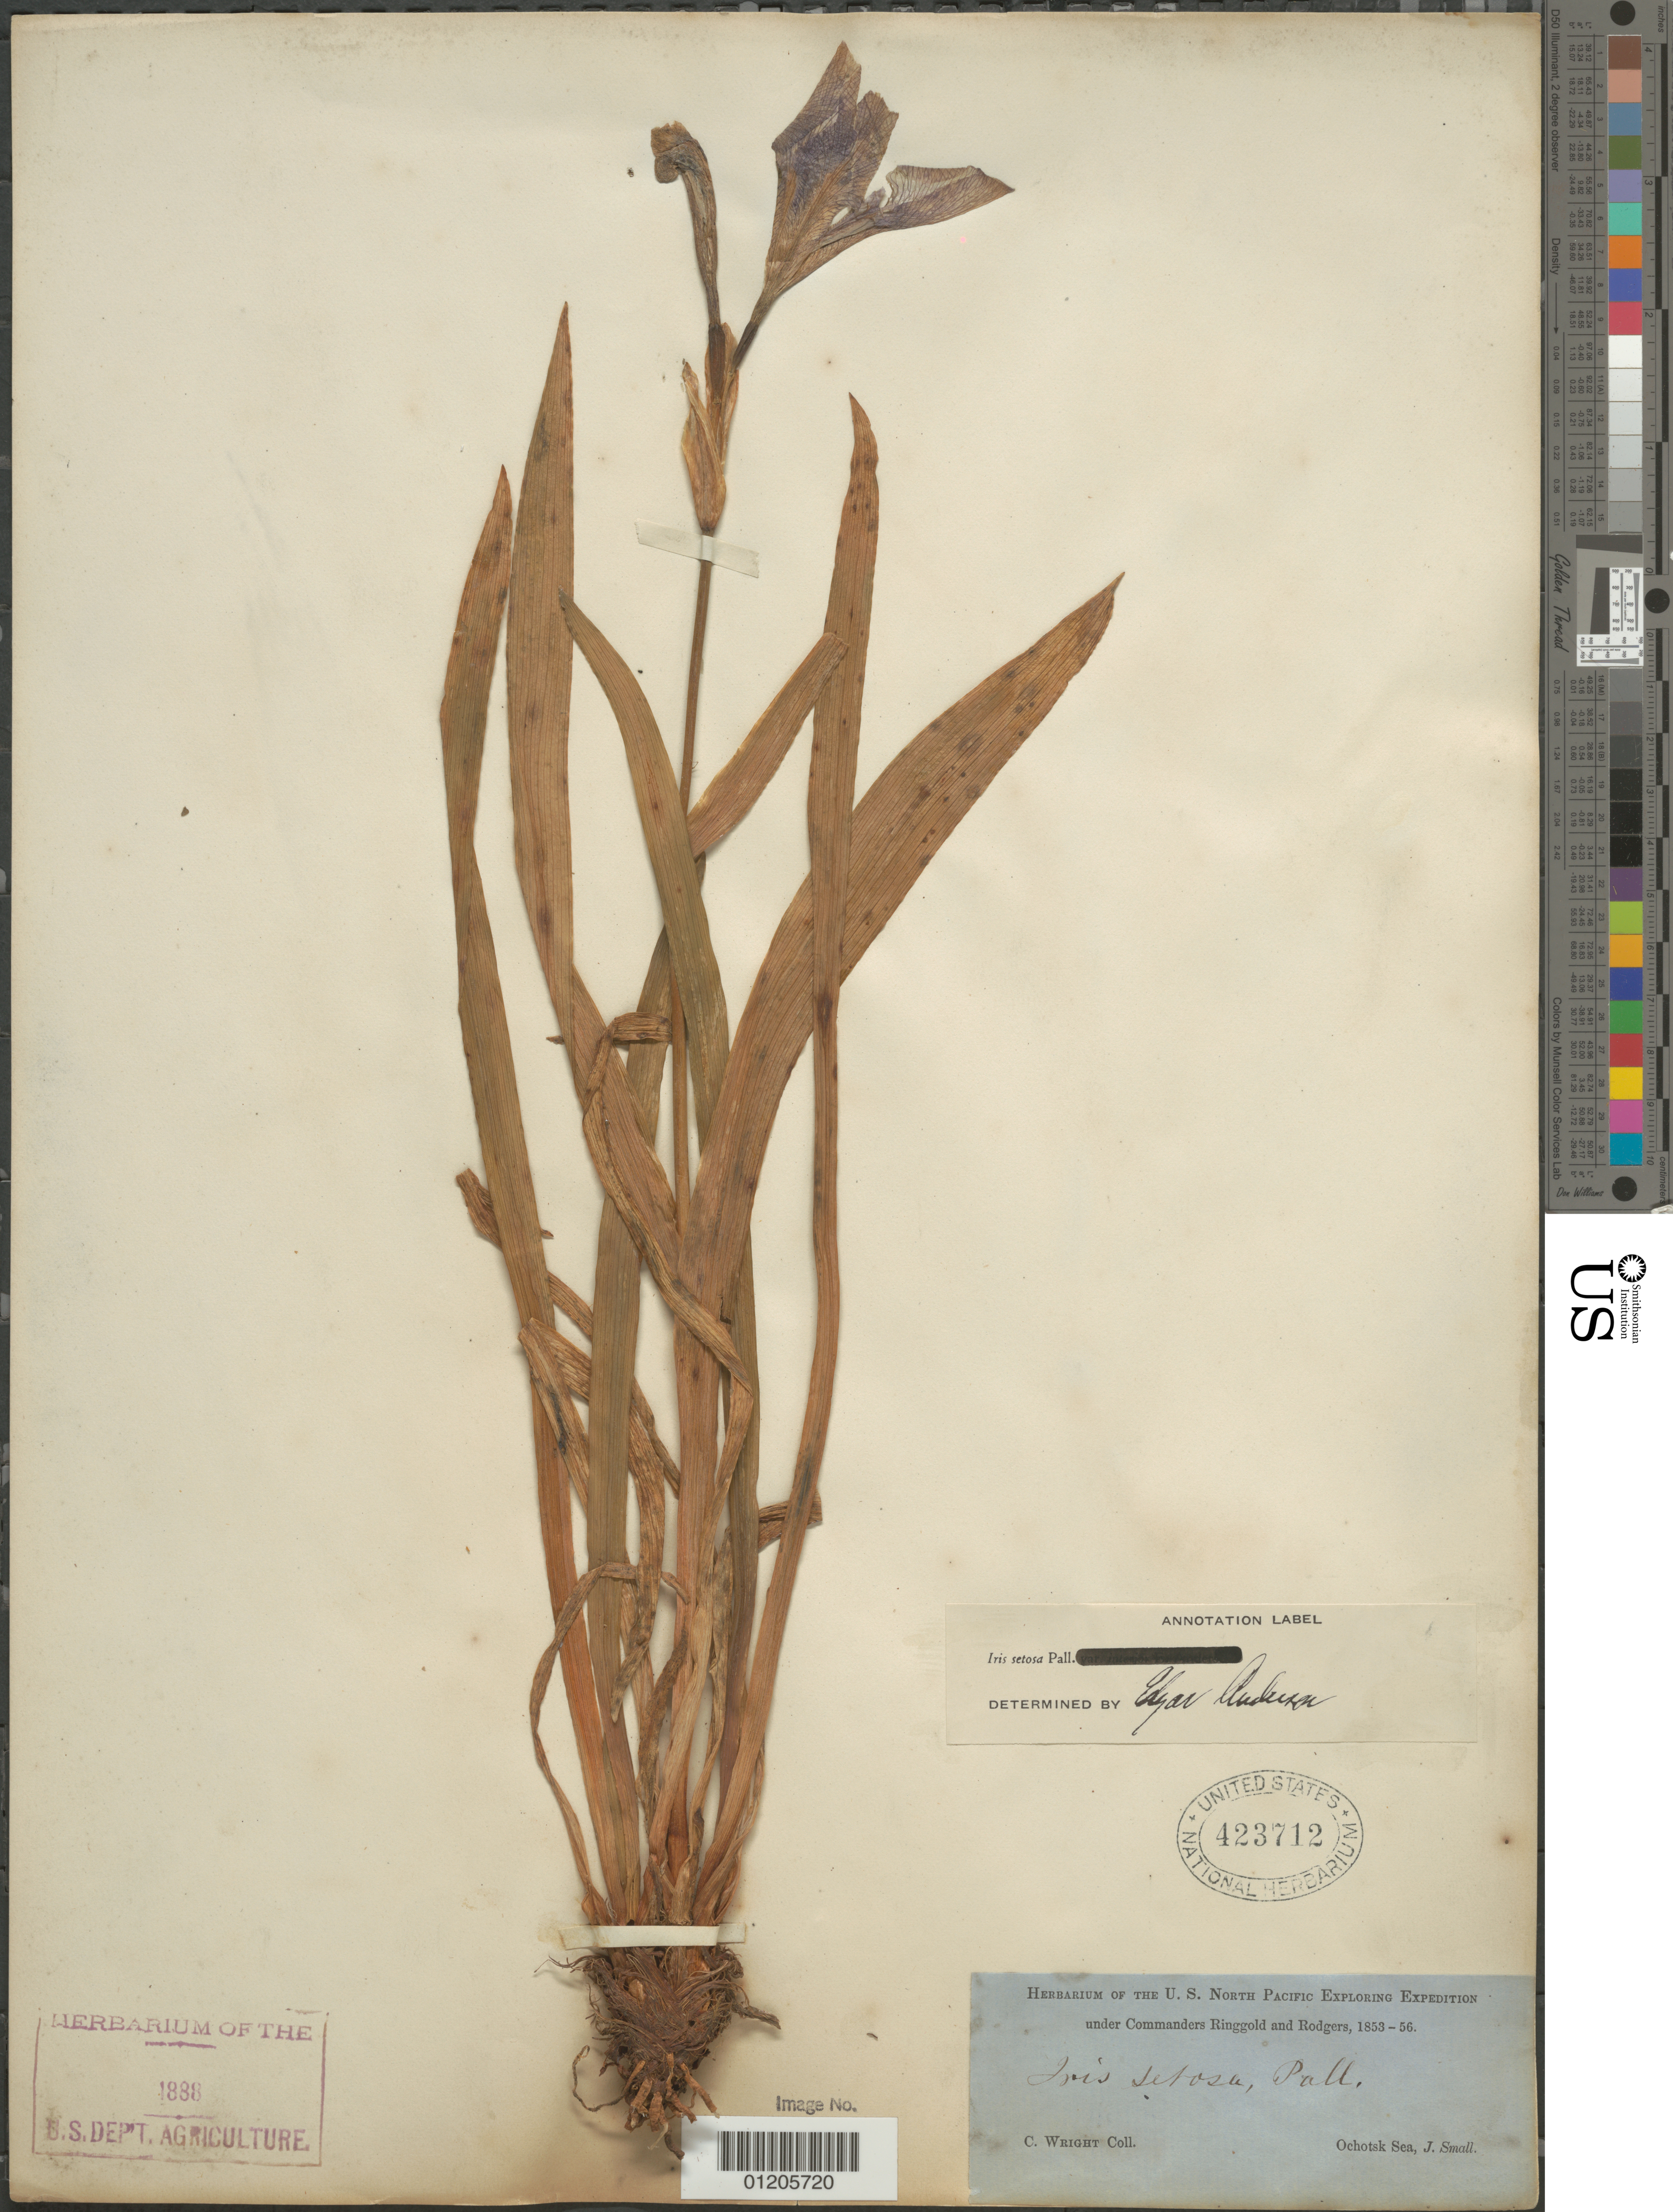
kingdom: Plantae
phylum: Tracheophyta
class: Liliopsida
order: Asparagales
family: Iridaceae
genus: Iris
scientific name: Iris setosa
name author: Pall. ex Link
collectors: C. Wright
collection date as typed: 1853 to -- --- 1856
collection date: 1853/1856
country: Russian Federation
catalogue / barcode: US 423712